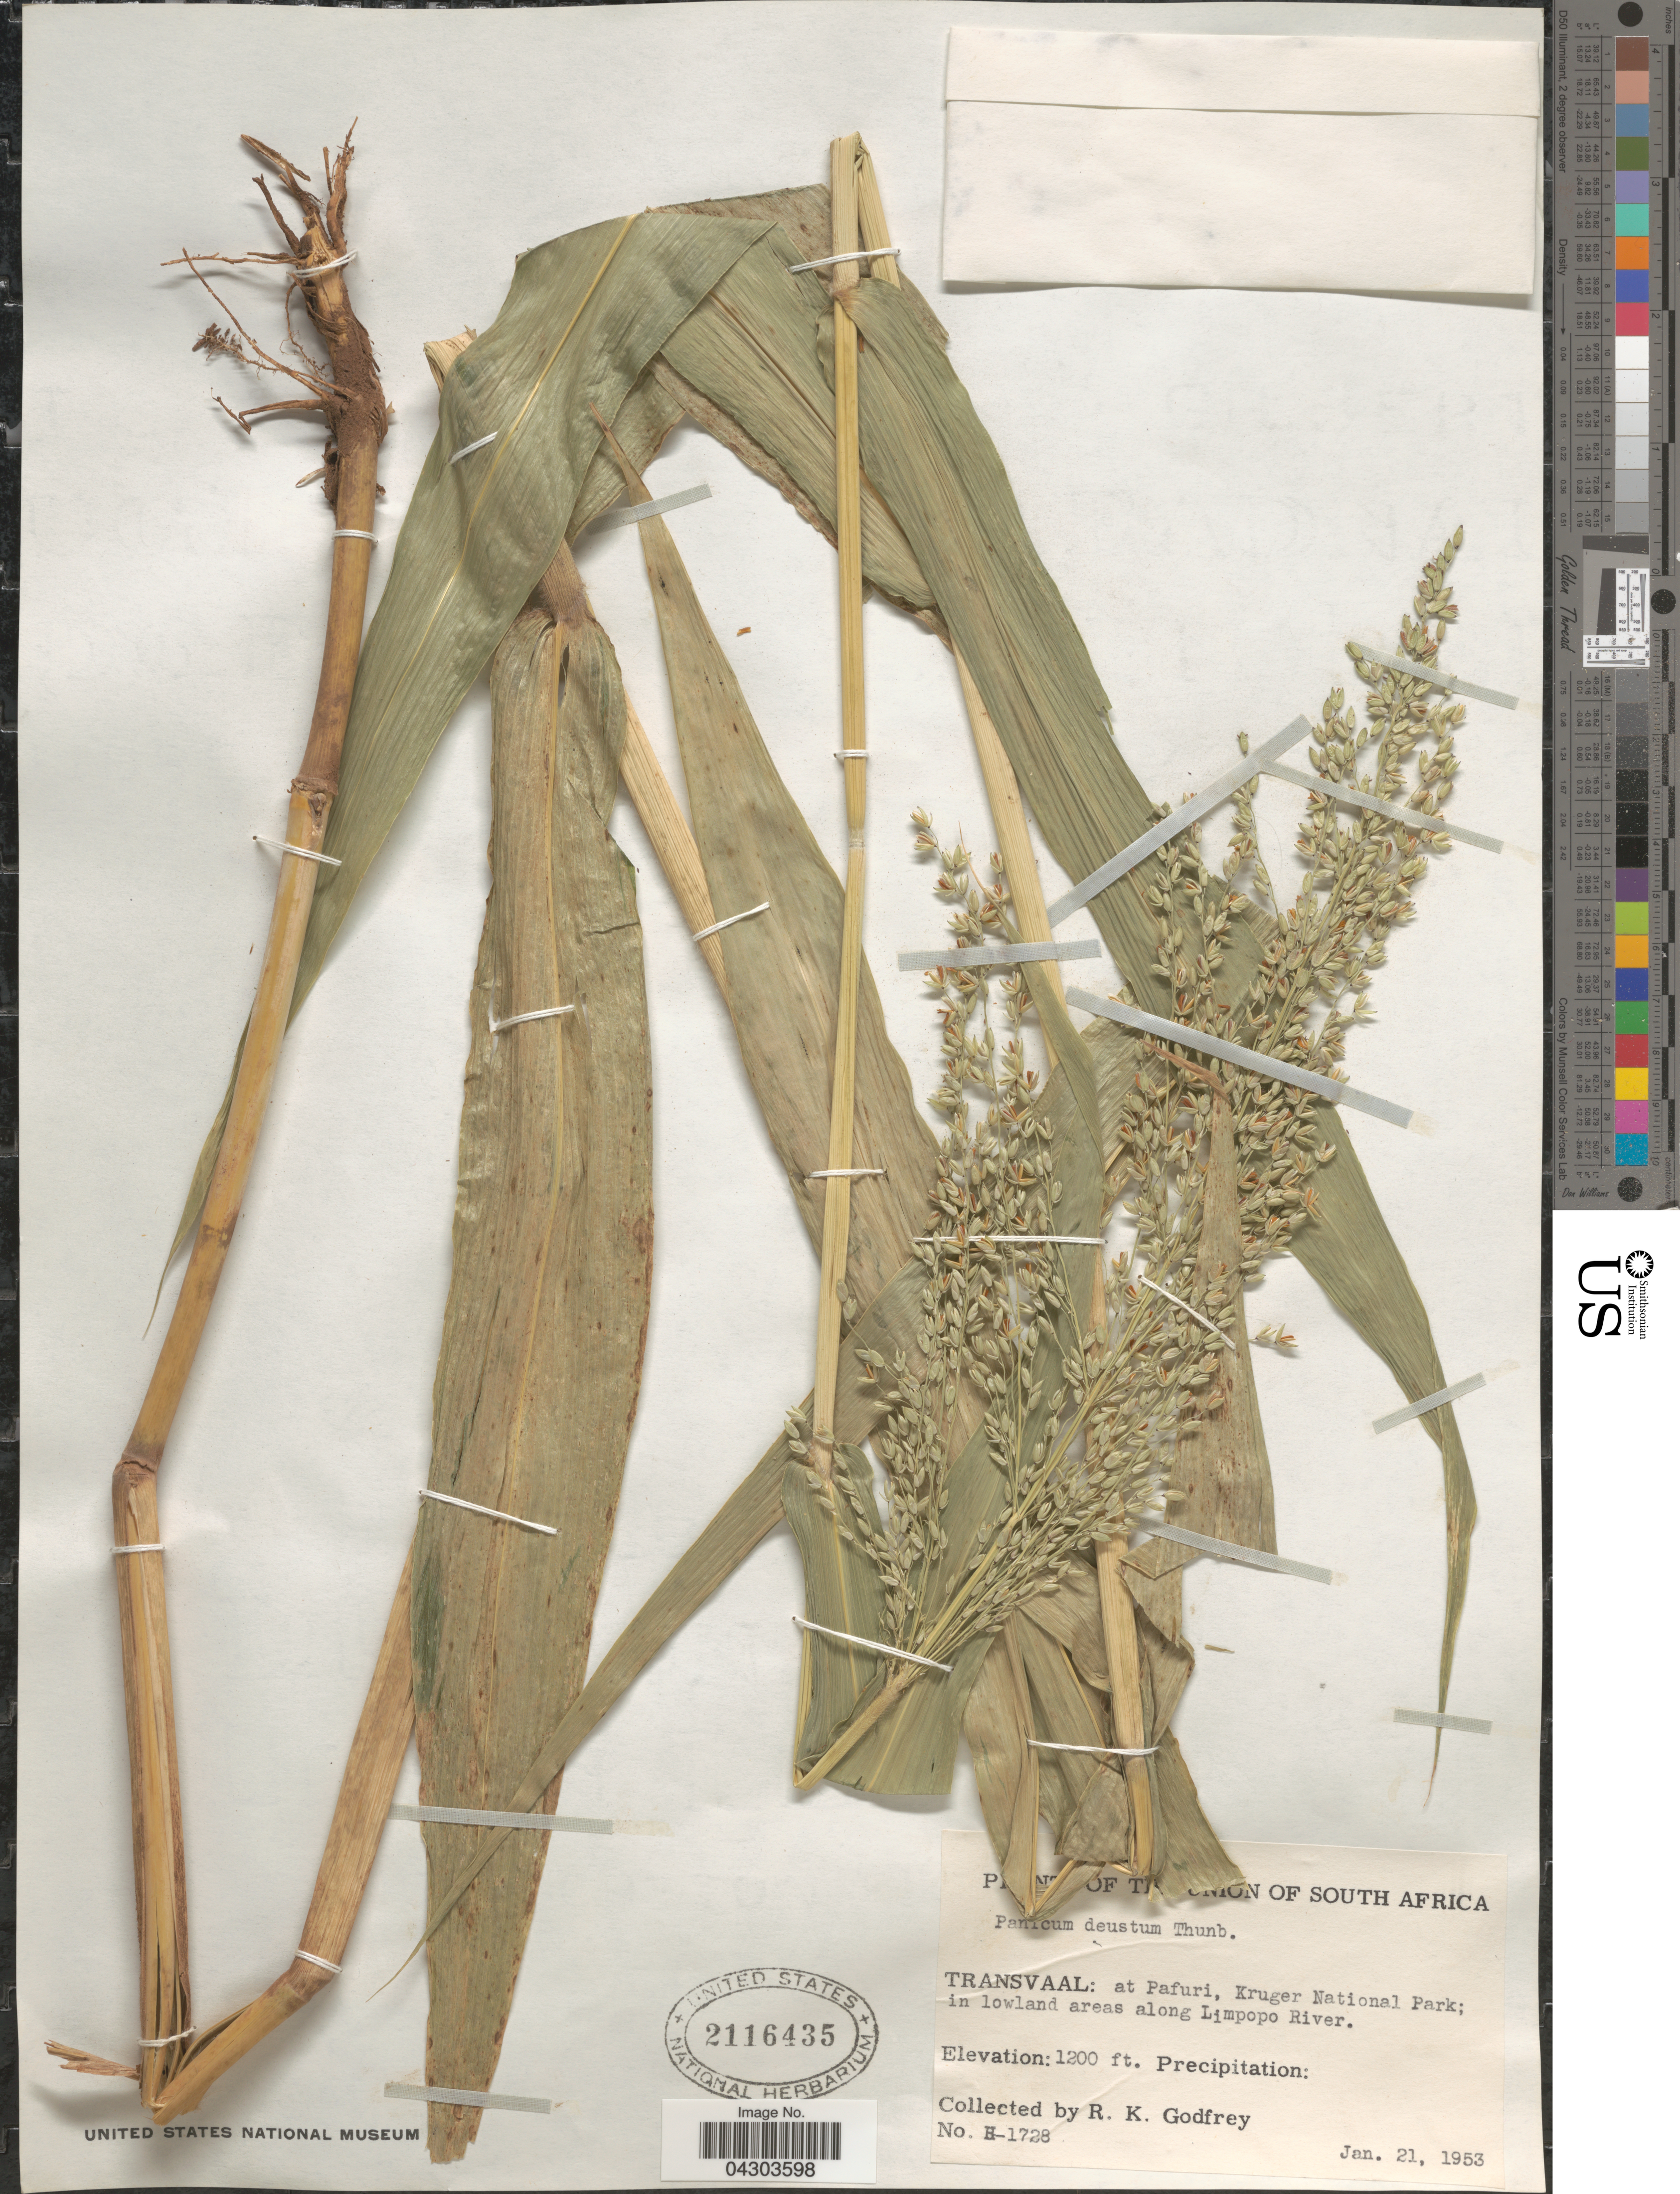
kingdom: Plantae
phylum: Tracheophyta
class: Liliopsida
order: Poales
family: Poaceae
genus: Panicum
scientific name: Panicum deustum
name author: Thunb.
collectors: R. K. Godfrey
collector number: H-1728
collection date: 1953-01-21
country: South Africa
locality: T [illegible text] on of South Africa. Transvaal: at Pafuri, Kruger National Park; in lowland areas along Limpopo River.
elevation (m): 366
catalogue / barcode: US 2116435